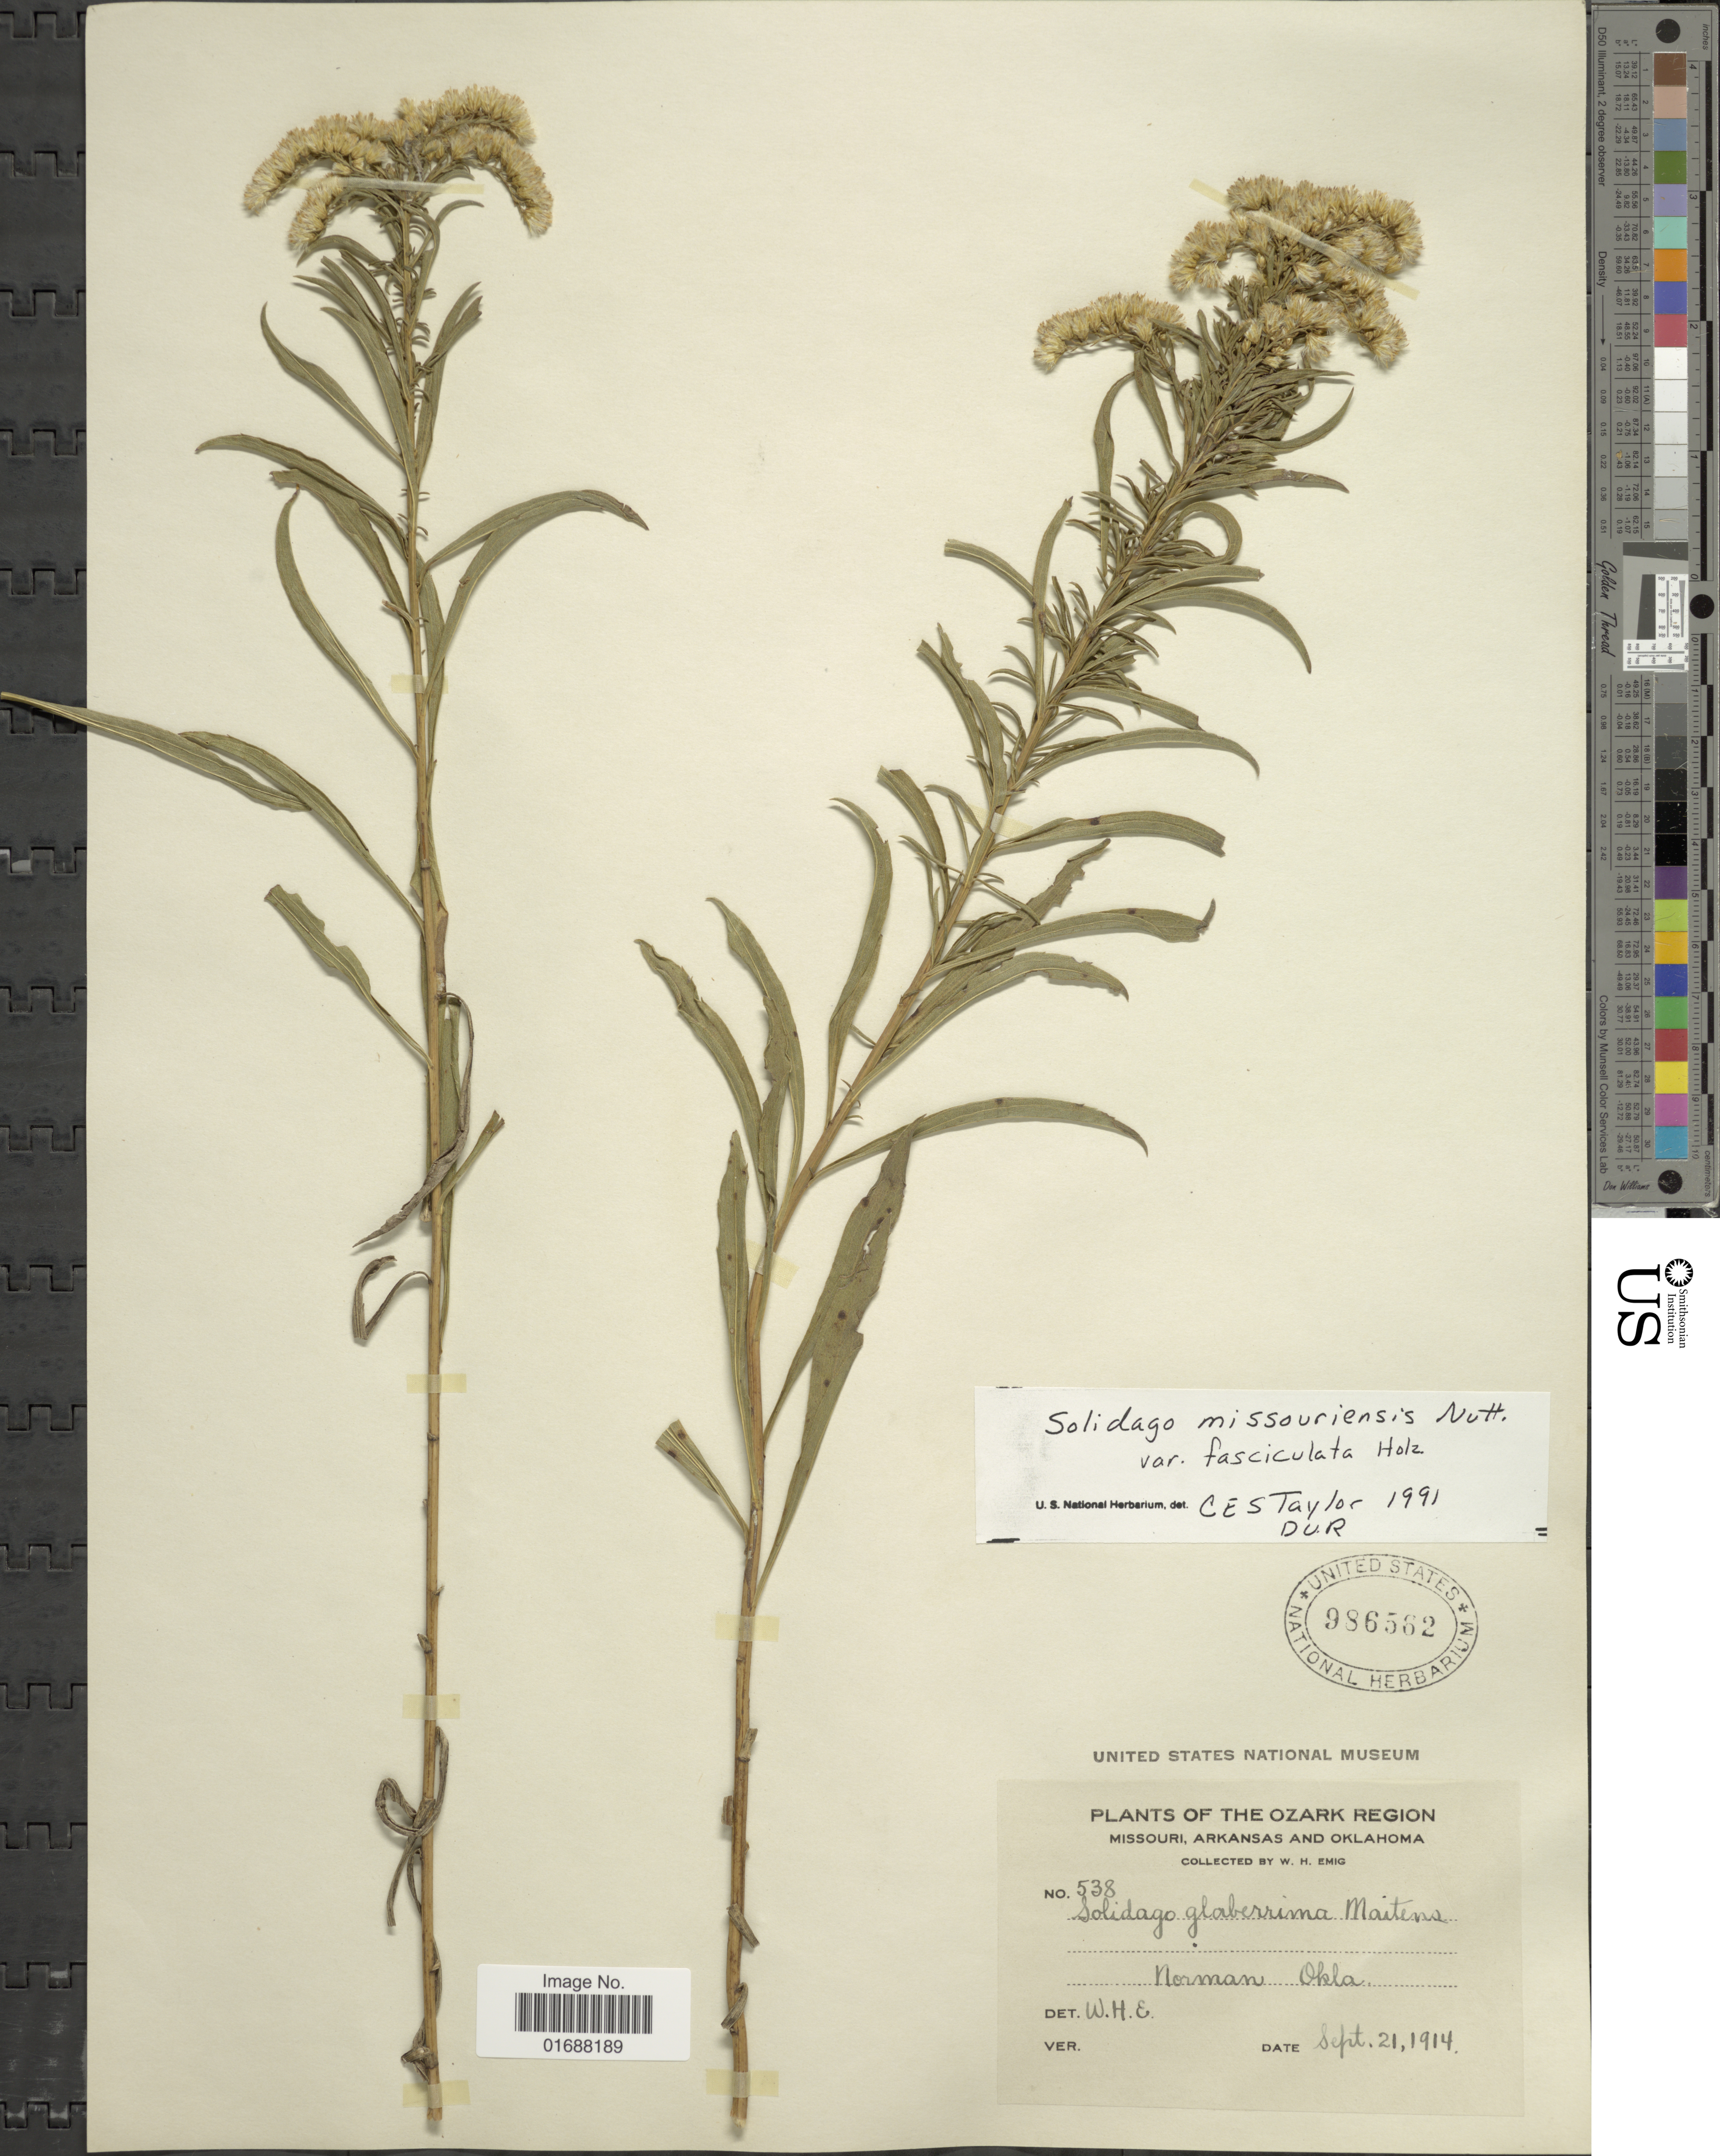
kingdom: Plantae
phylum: Tracheophyta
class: Magnoliopsida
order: Asterales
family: Asteraceae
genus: Solidago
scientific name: Solidago missouriensis var. fasciculata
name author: Holz.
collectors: W. H. Emig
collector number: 538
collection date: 1914-09-21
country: United States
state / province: Oklahoma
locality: Norman, Ozark Region.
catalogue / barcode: US 986562